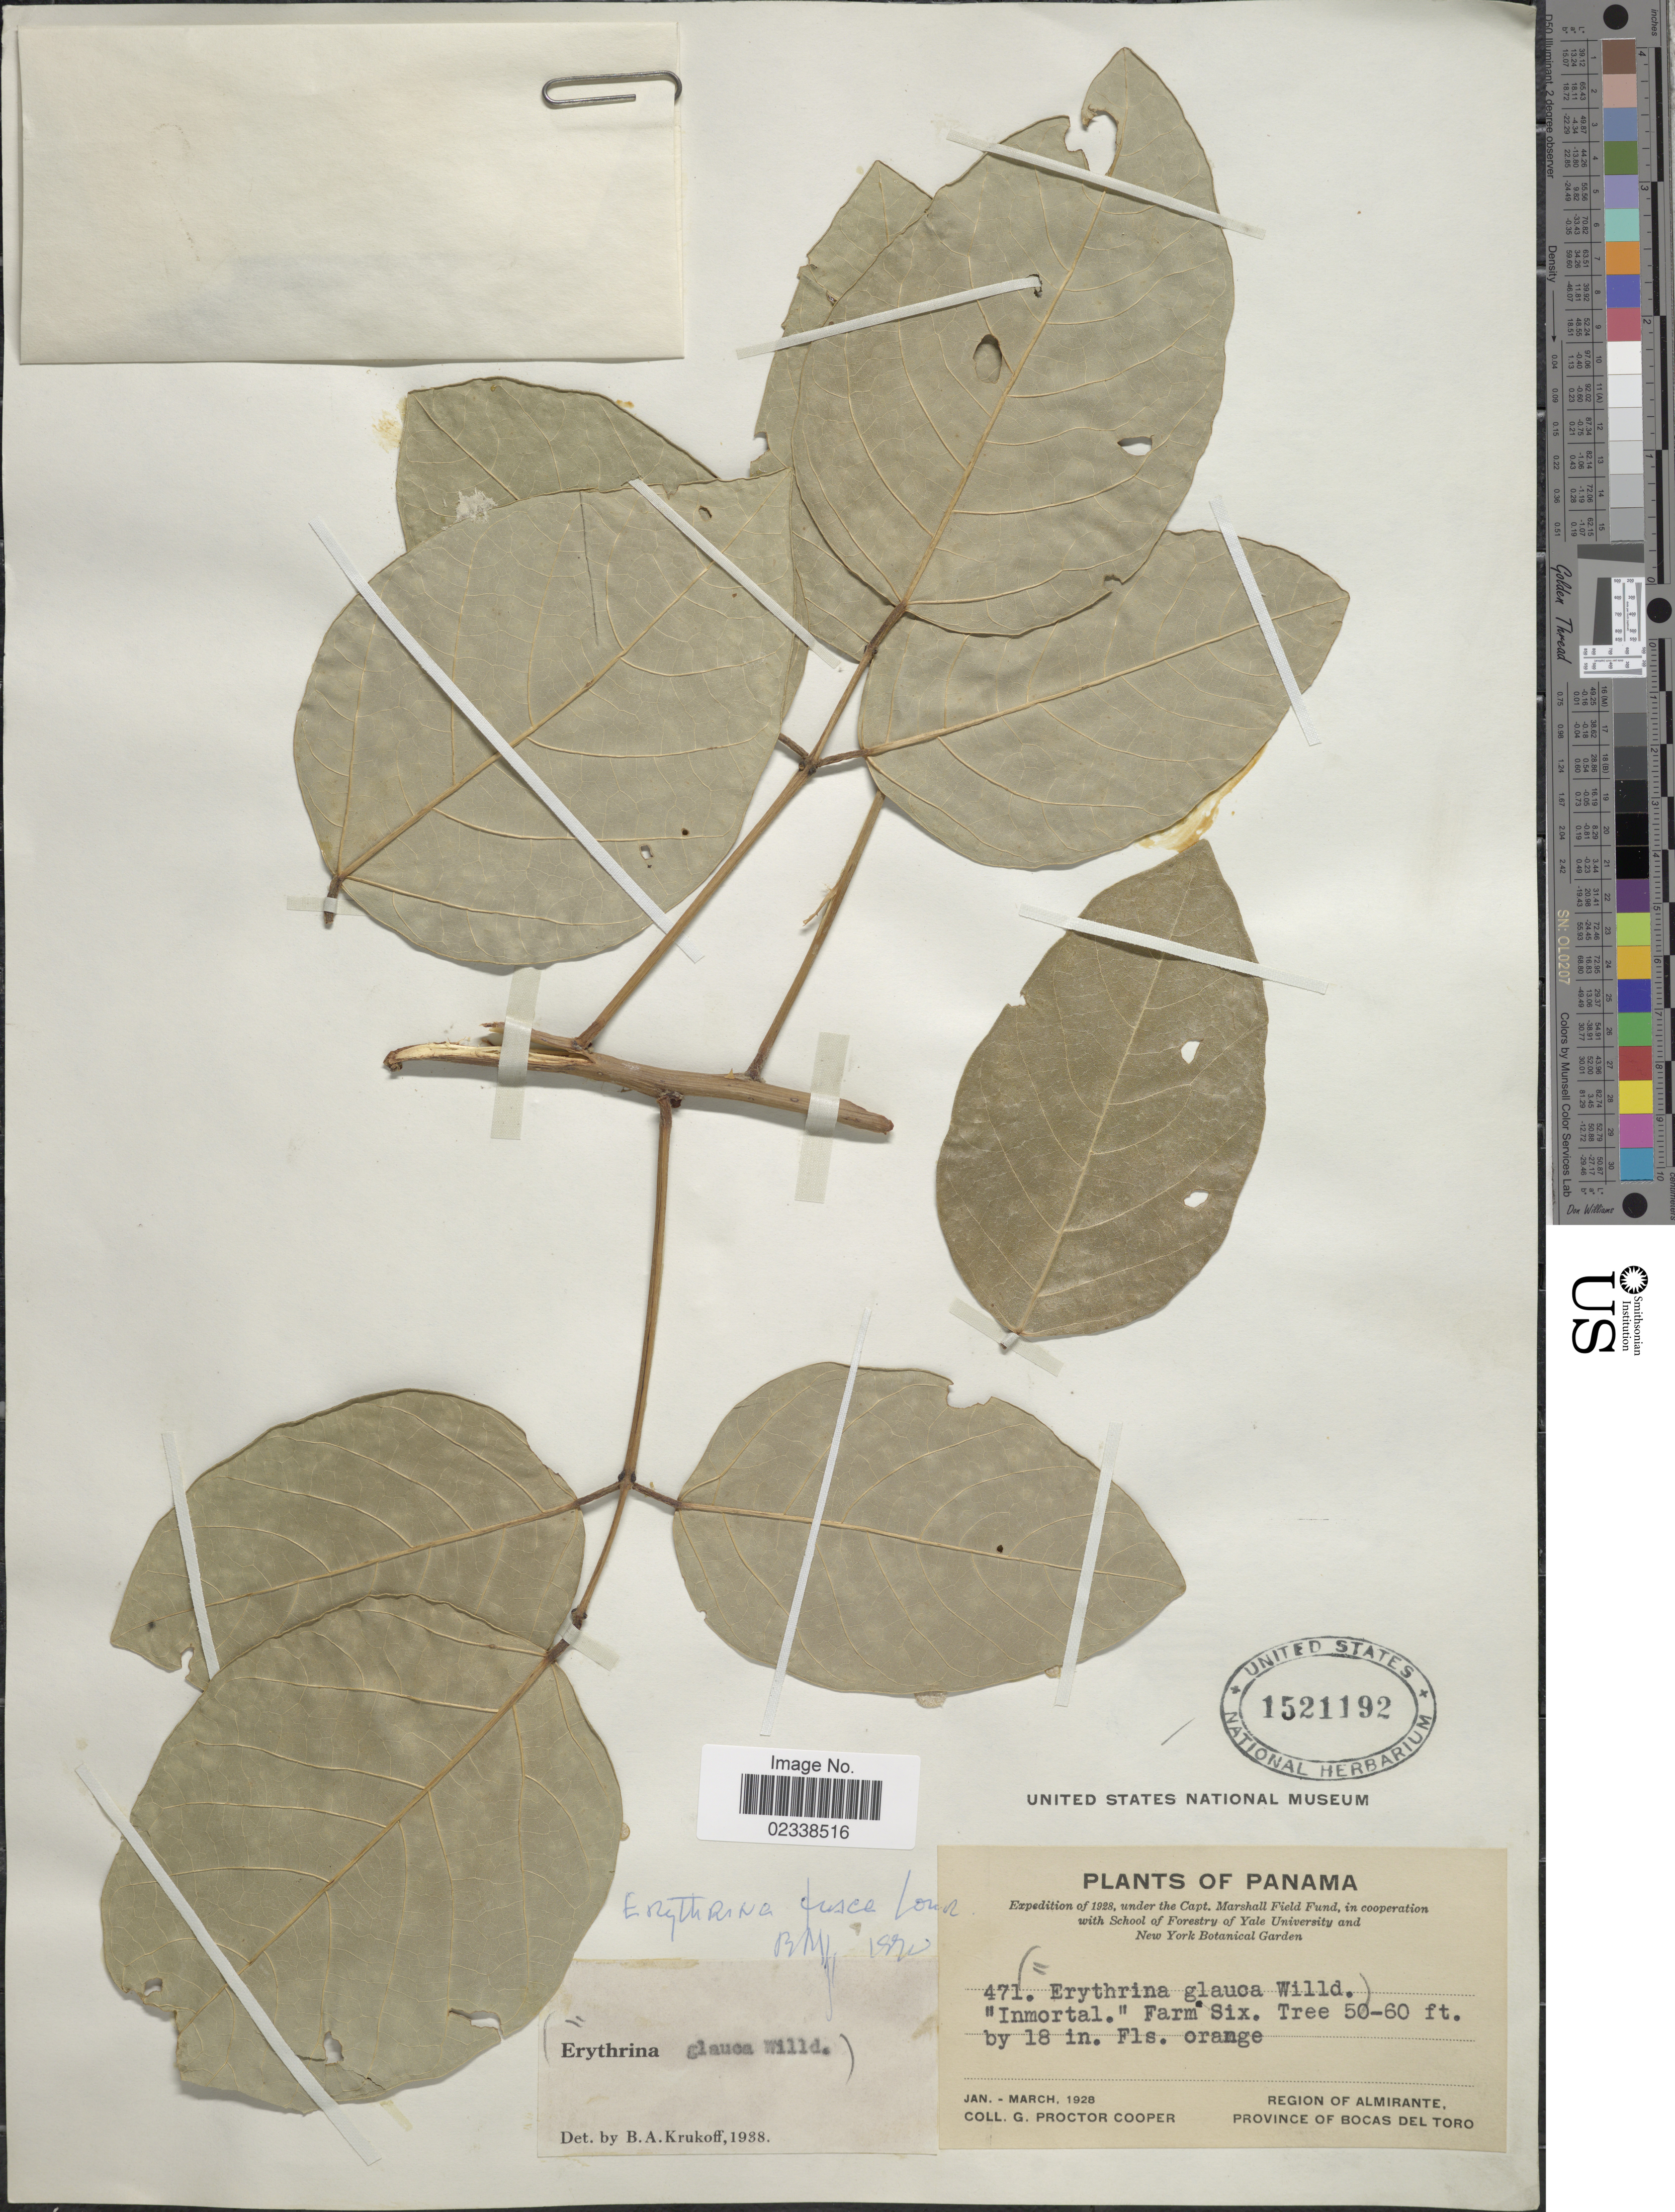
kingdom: Plantae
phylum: Tracheophyta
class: Magnoliopsida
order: Fabales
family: Fabaceae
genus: Erythrina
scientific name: Erythrina fusca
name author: Lour.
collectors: G. Cooper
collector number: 471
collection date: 1928-01/1928-03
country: Panama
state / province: Bocas del Toro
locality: Region of Almirante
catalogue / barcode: US 1521192